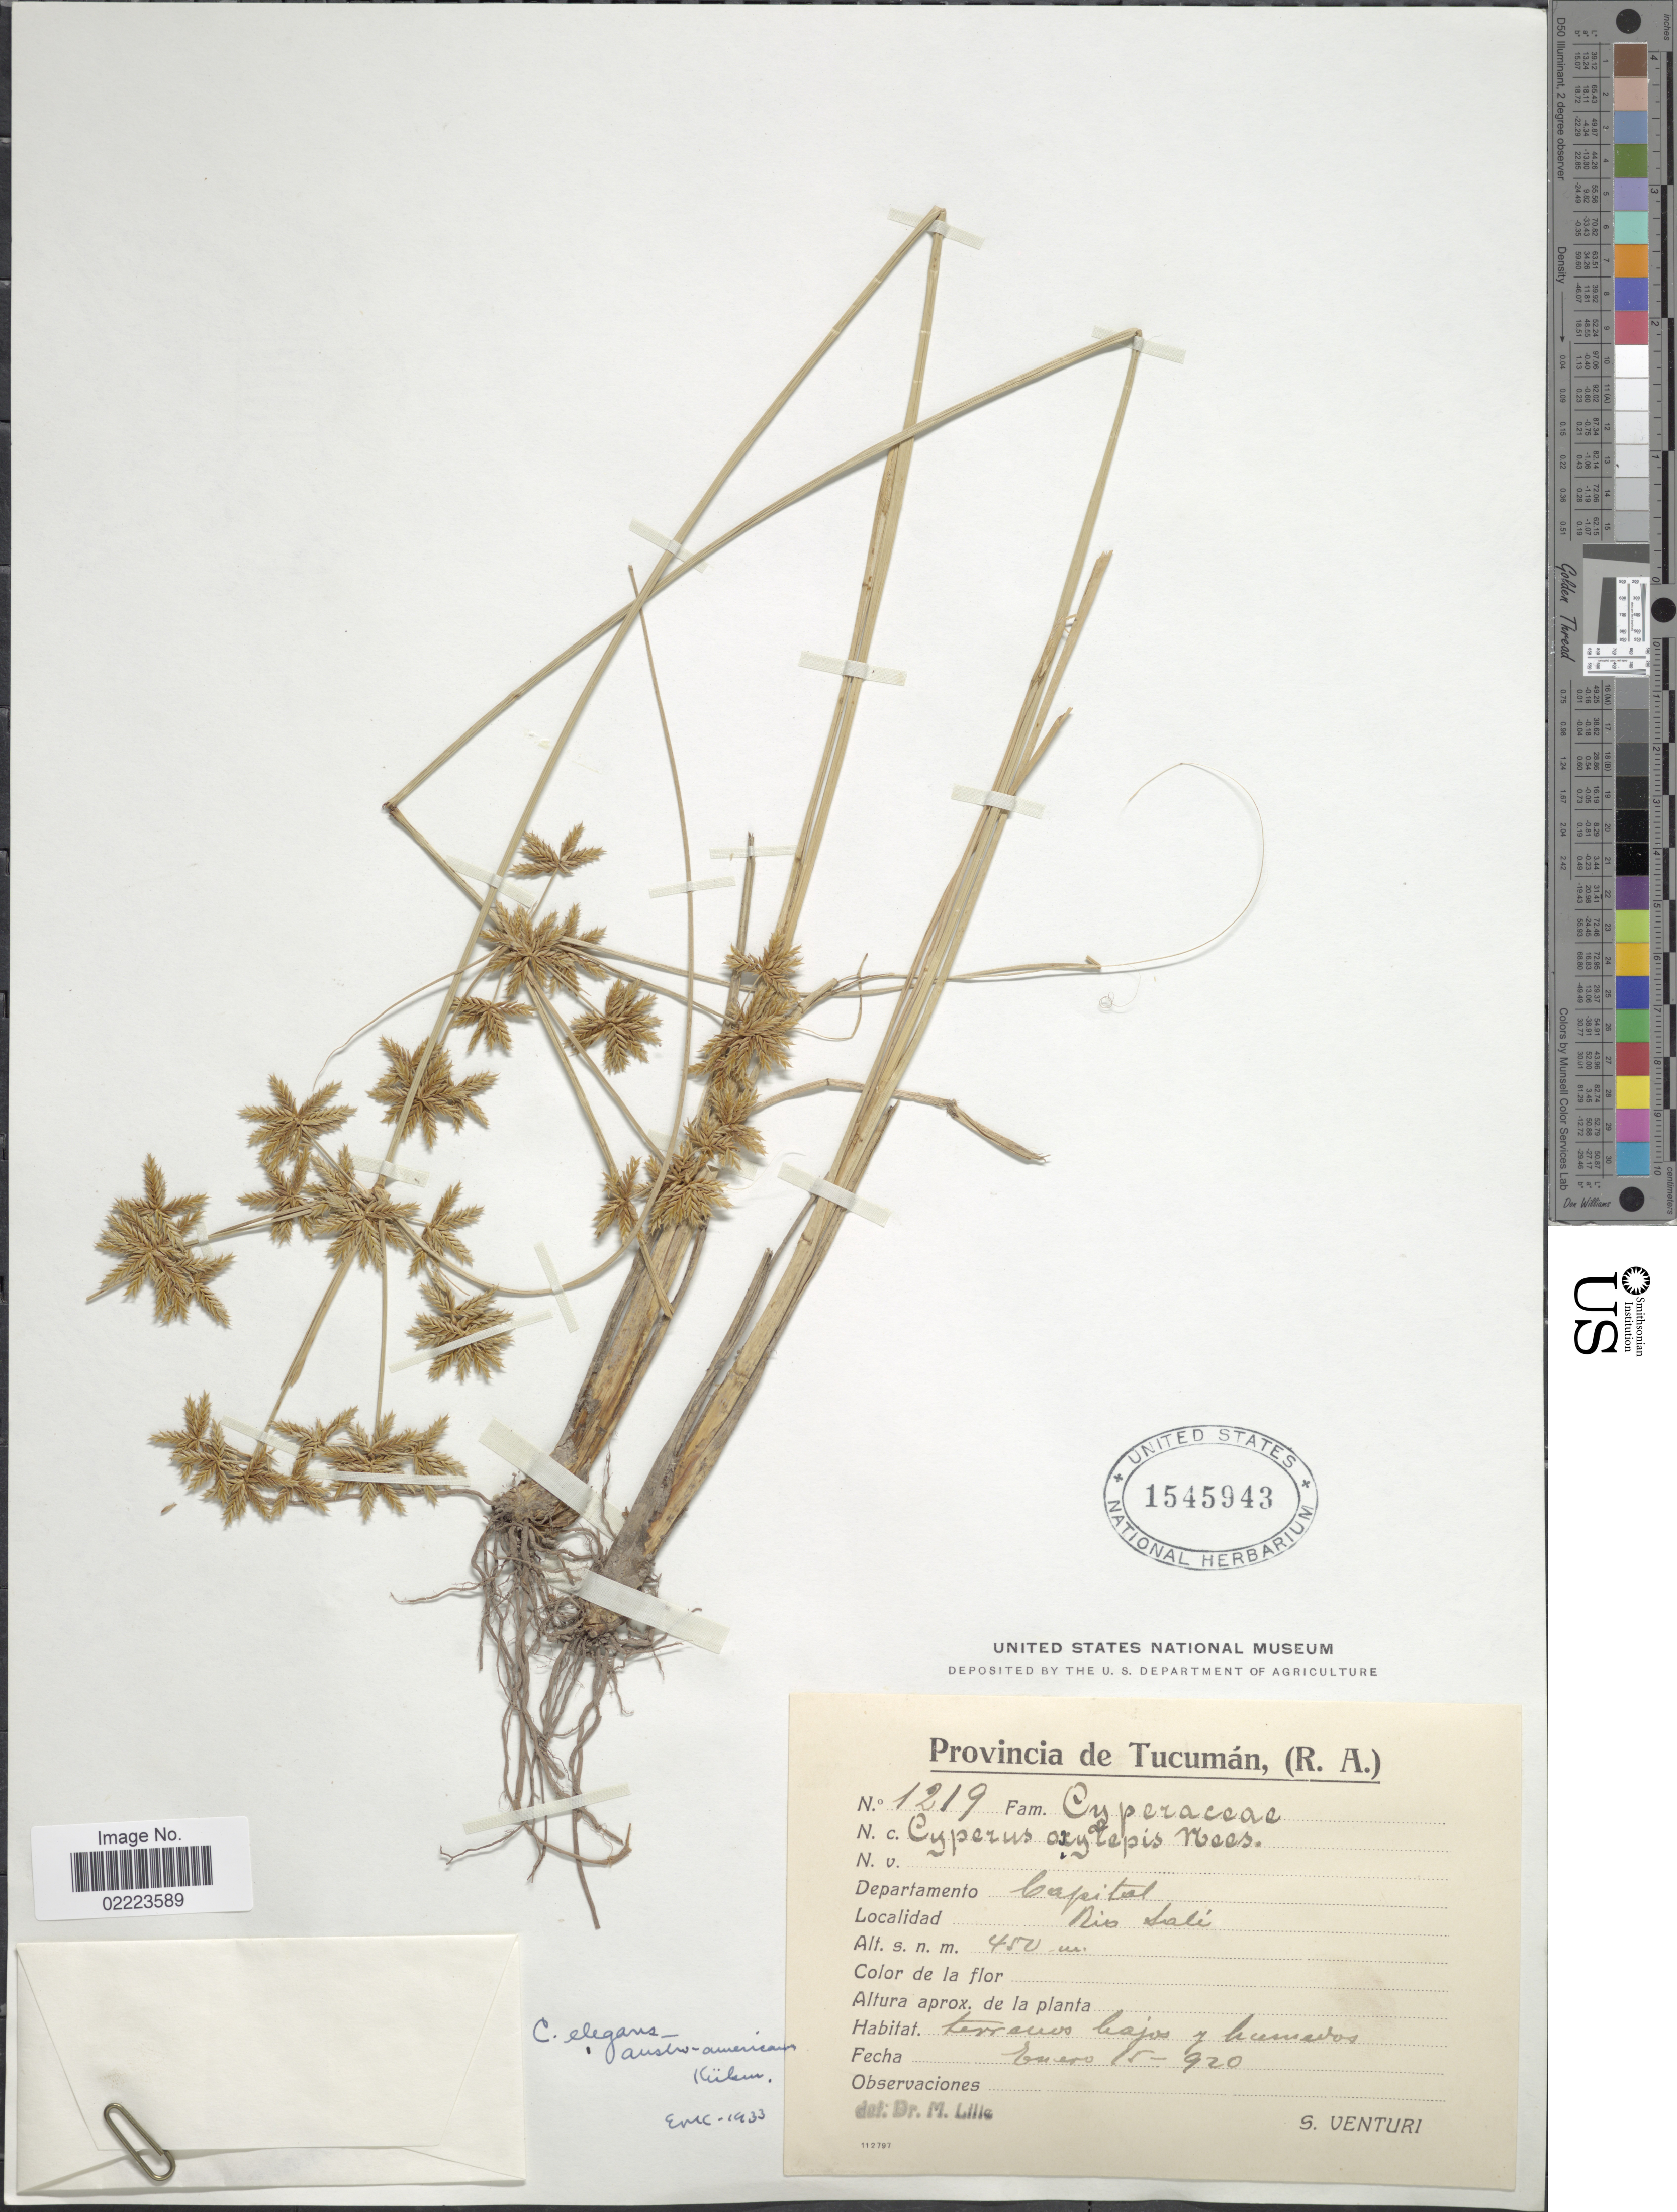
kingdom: Plantae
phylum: Tracheophyta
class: Liliopsida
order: Poales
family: Cyperaceae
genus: Cyperus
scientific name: Cyperus oxylepis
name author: Nees ex Steud.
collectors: S. Venturi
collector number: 1219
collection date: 1920-01-15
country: Argentina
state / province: Tucuman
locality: (R.A.) Departamento Capital. Rio Sali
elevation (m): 450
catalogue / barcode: US 1545943